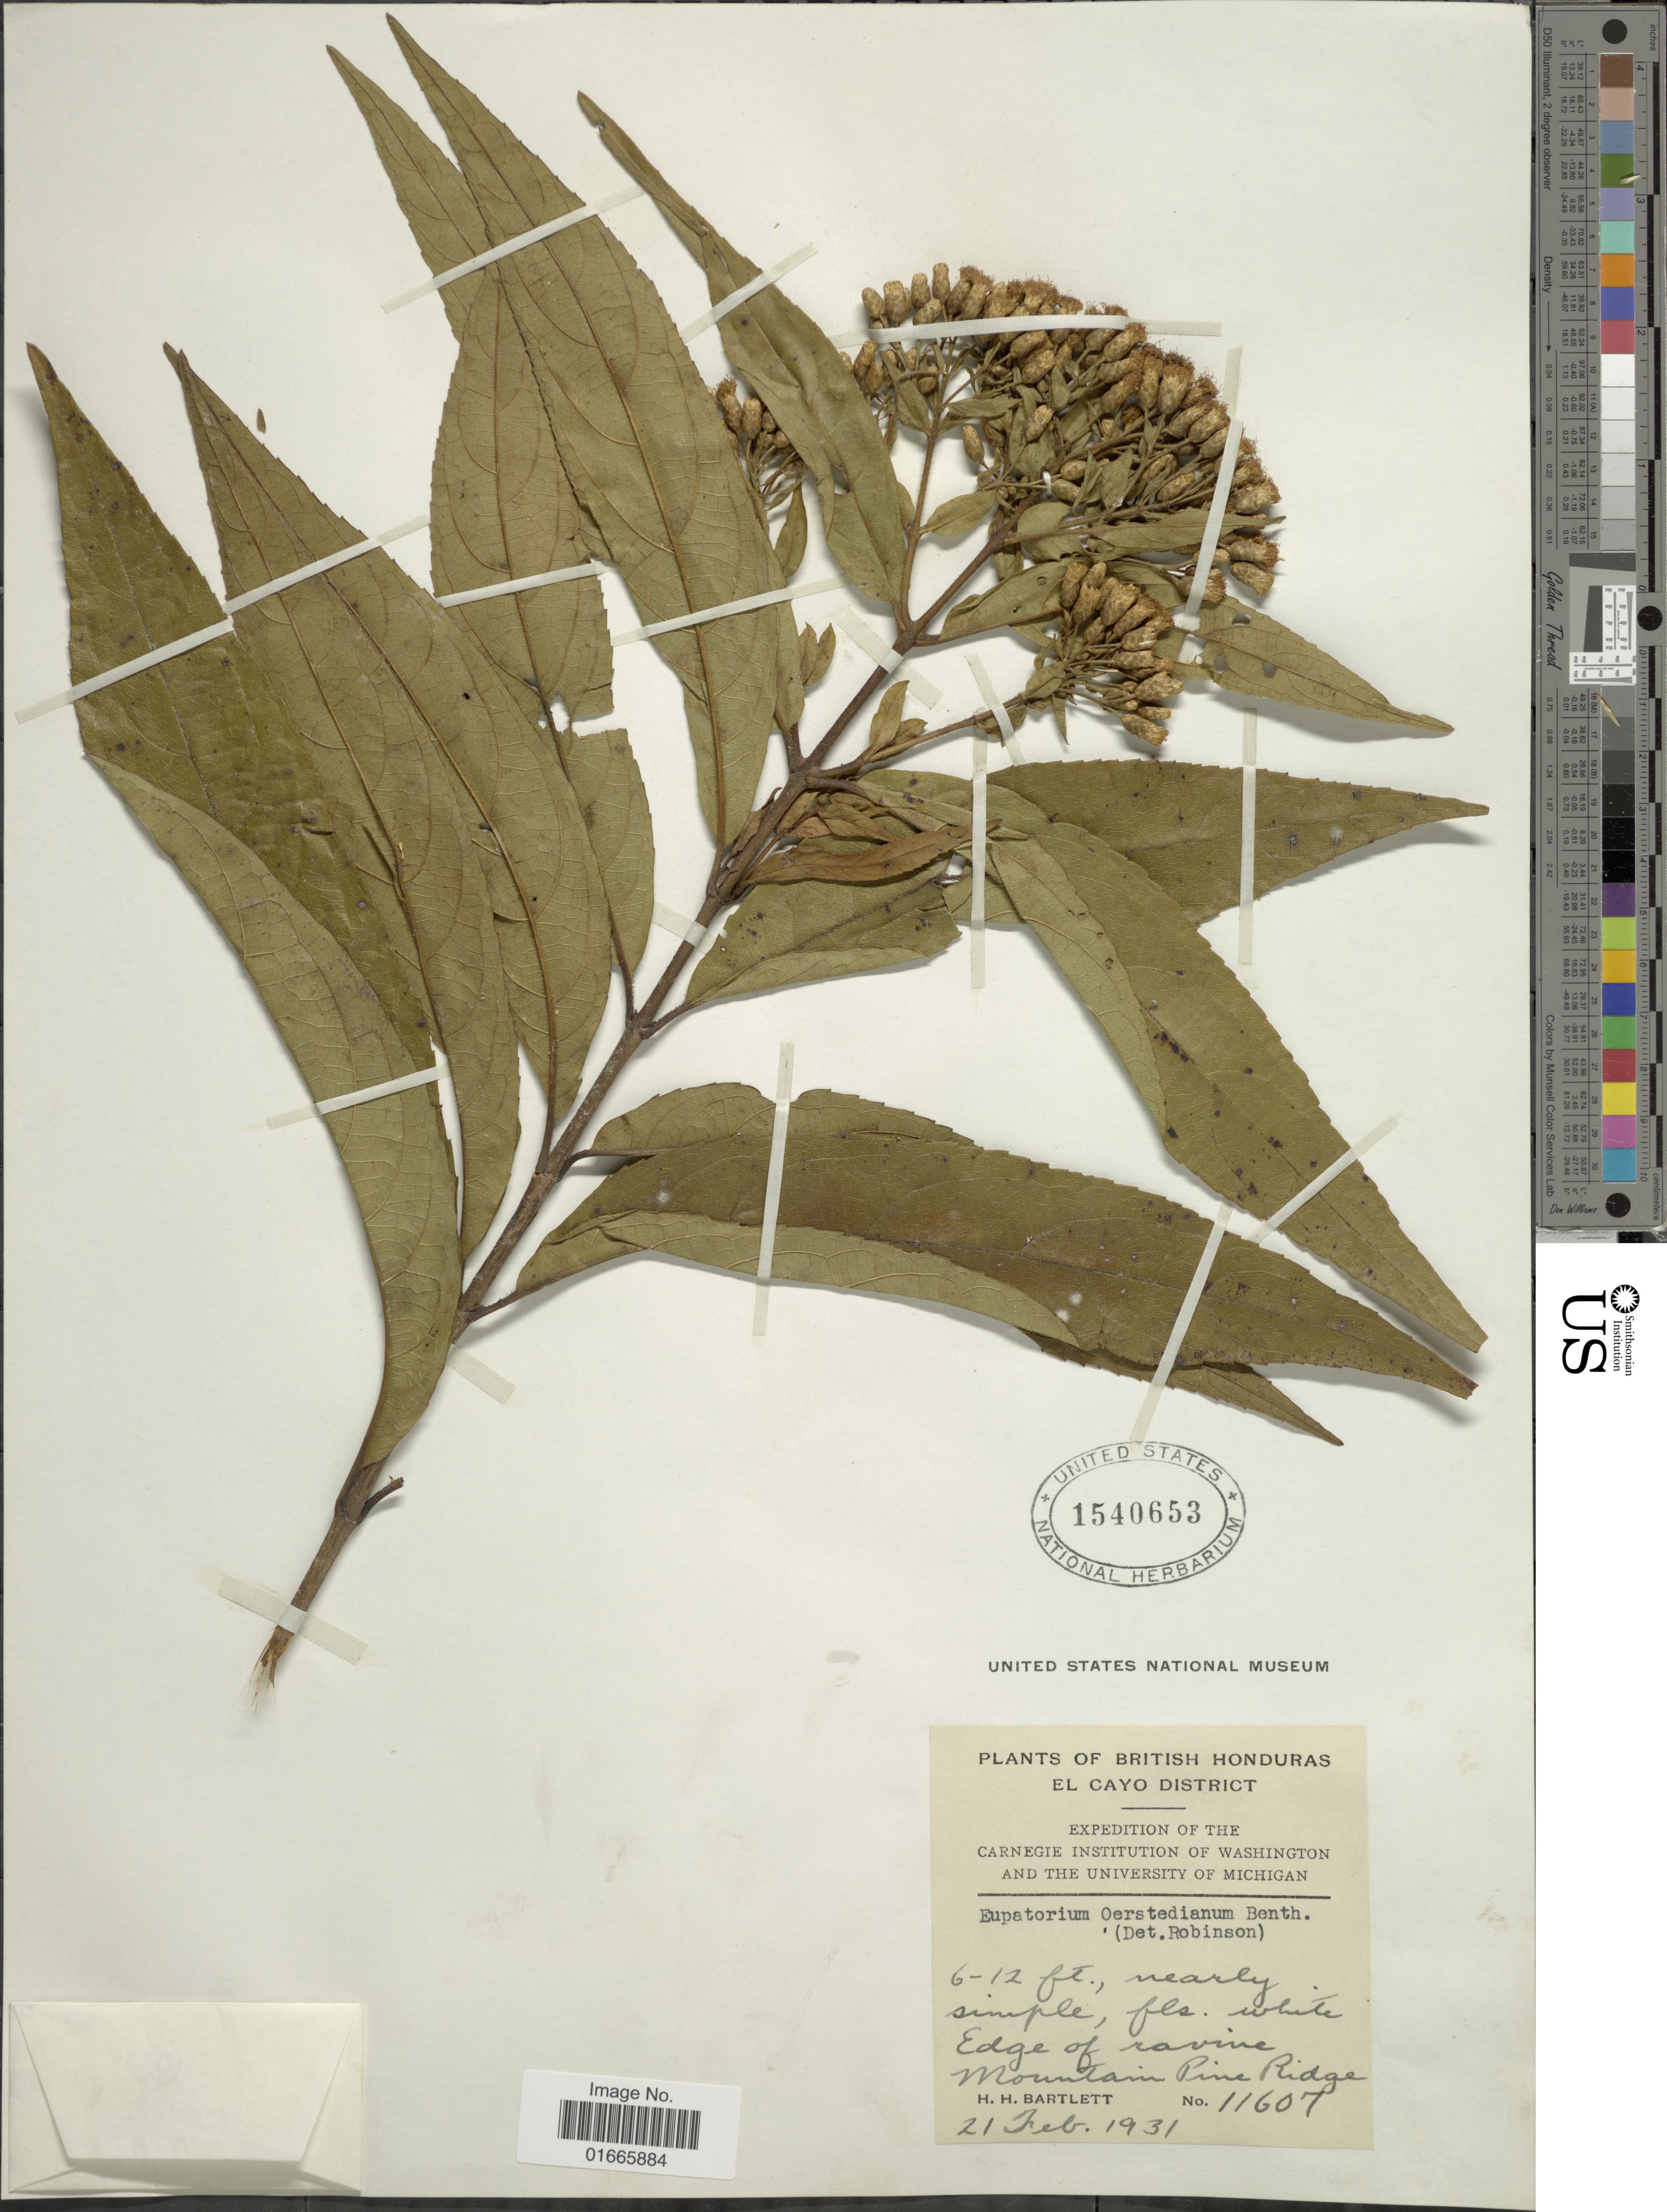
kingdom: Plantae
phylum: Tracheophyta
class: Magnoliopsida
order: Asterales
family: Asteraceae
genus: Chromolaena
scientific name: Chromolaena glaberrima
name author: (DC.) R.M. King & H. Rob.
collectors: H. H. Bartlett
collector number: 11607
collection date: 1931-02-21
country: Belize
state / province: Cayo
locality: El Cayo District, Edge of ravine Mountain Pine Ridge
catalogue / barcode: US 1540653